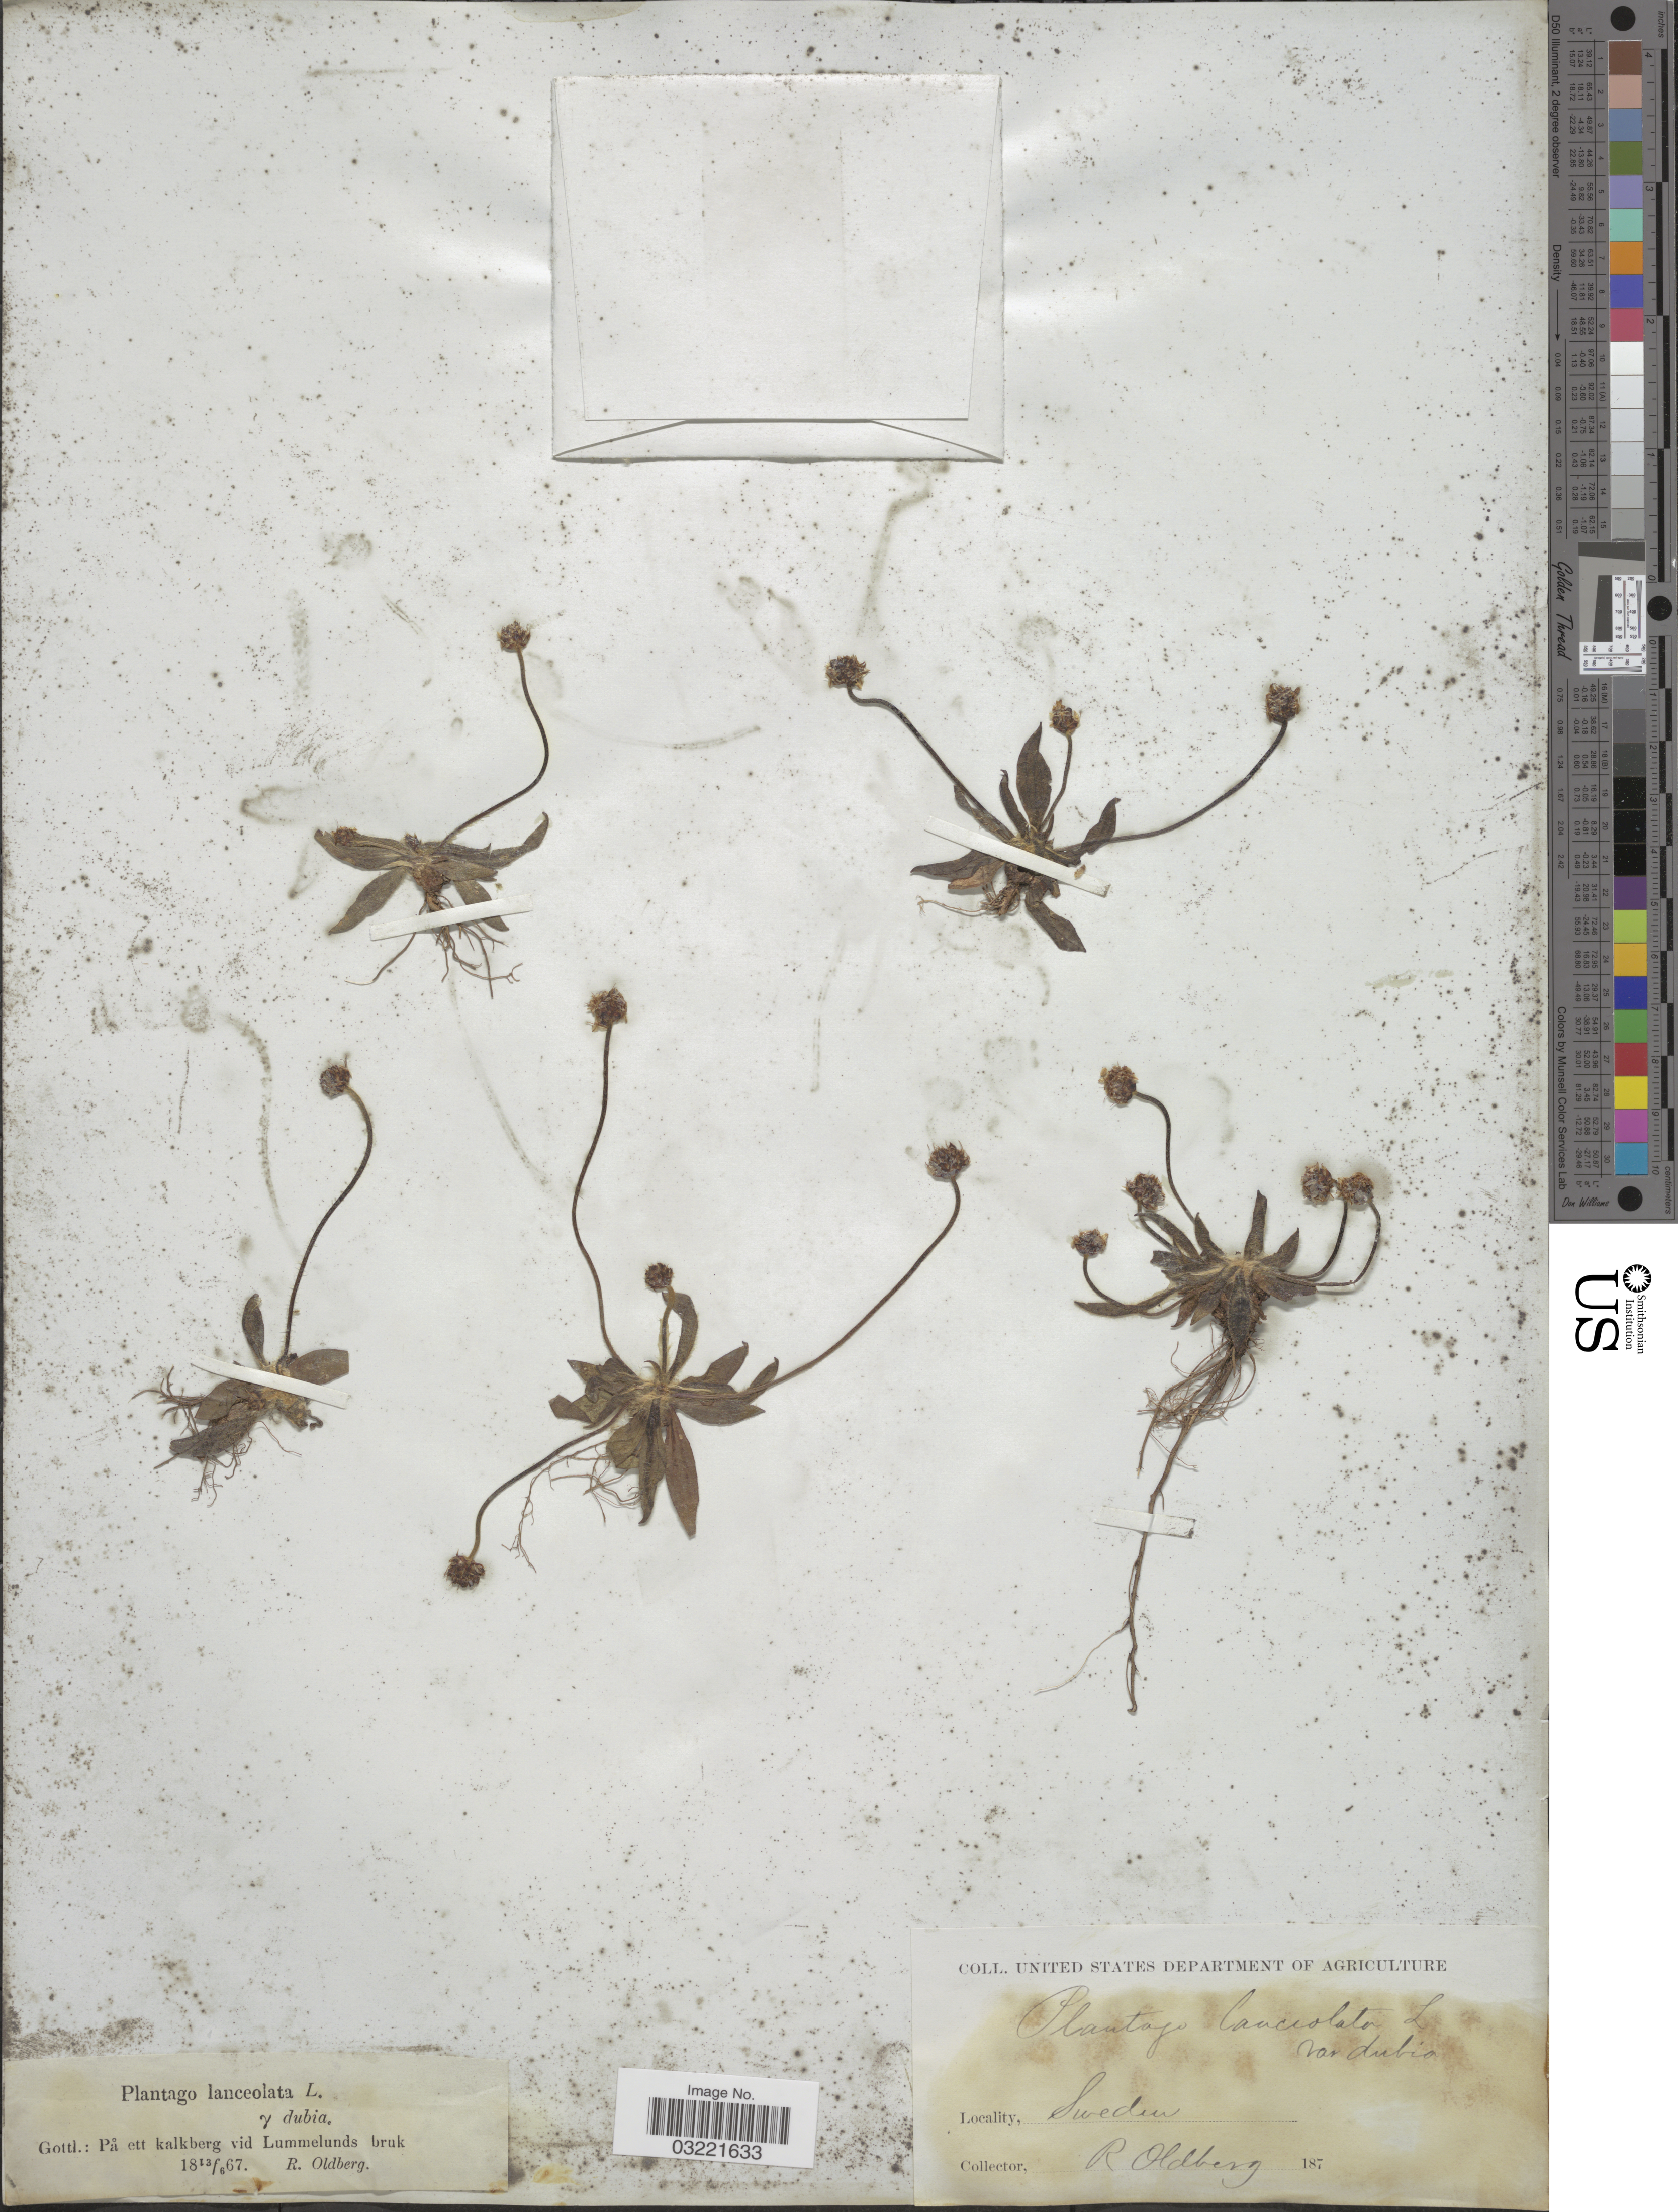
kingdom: Plantae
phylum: Tracheophyta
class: Magnoliopsida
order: Lamiales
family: Plantaginaceae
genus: Plantago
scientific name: Plantago lanceolata var. dubia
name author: (L.) Lilj.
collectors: R. Oldberg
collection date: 1867-06-13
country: Sweden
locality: Gottl.: På ett kalkberg vid Lummelunds bruk.